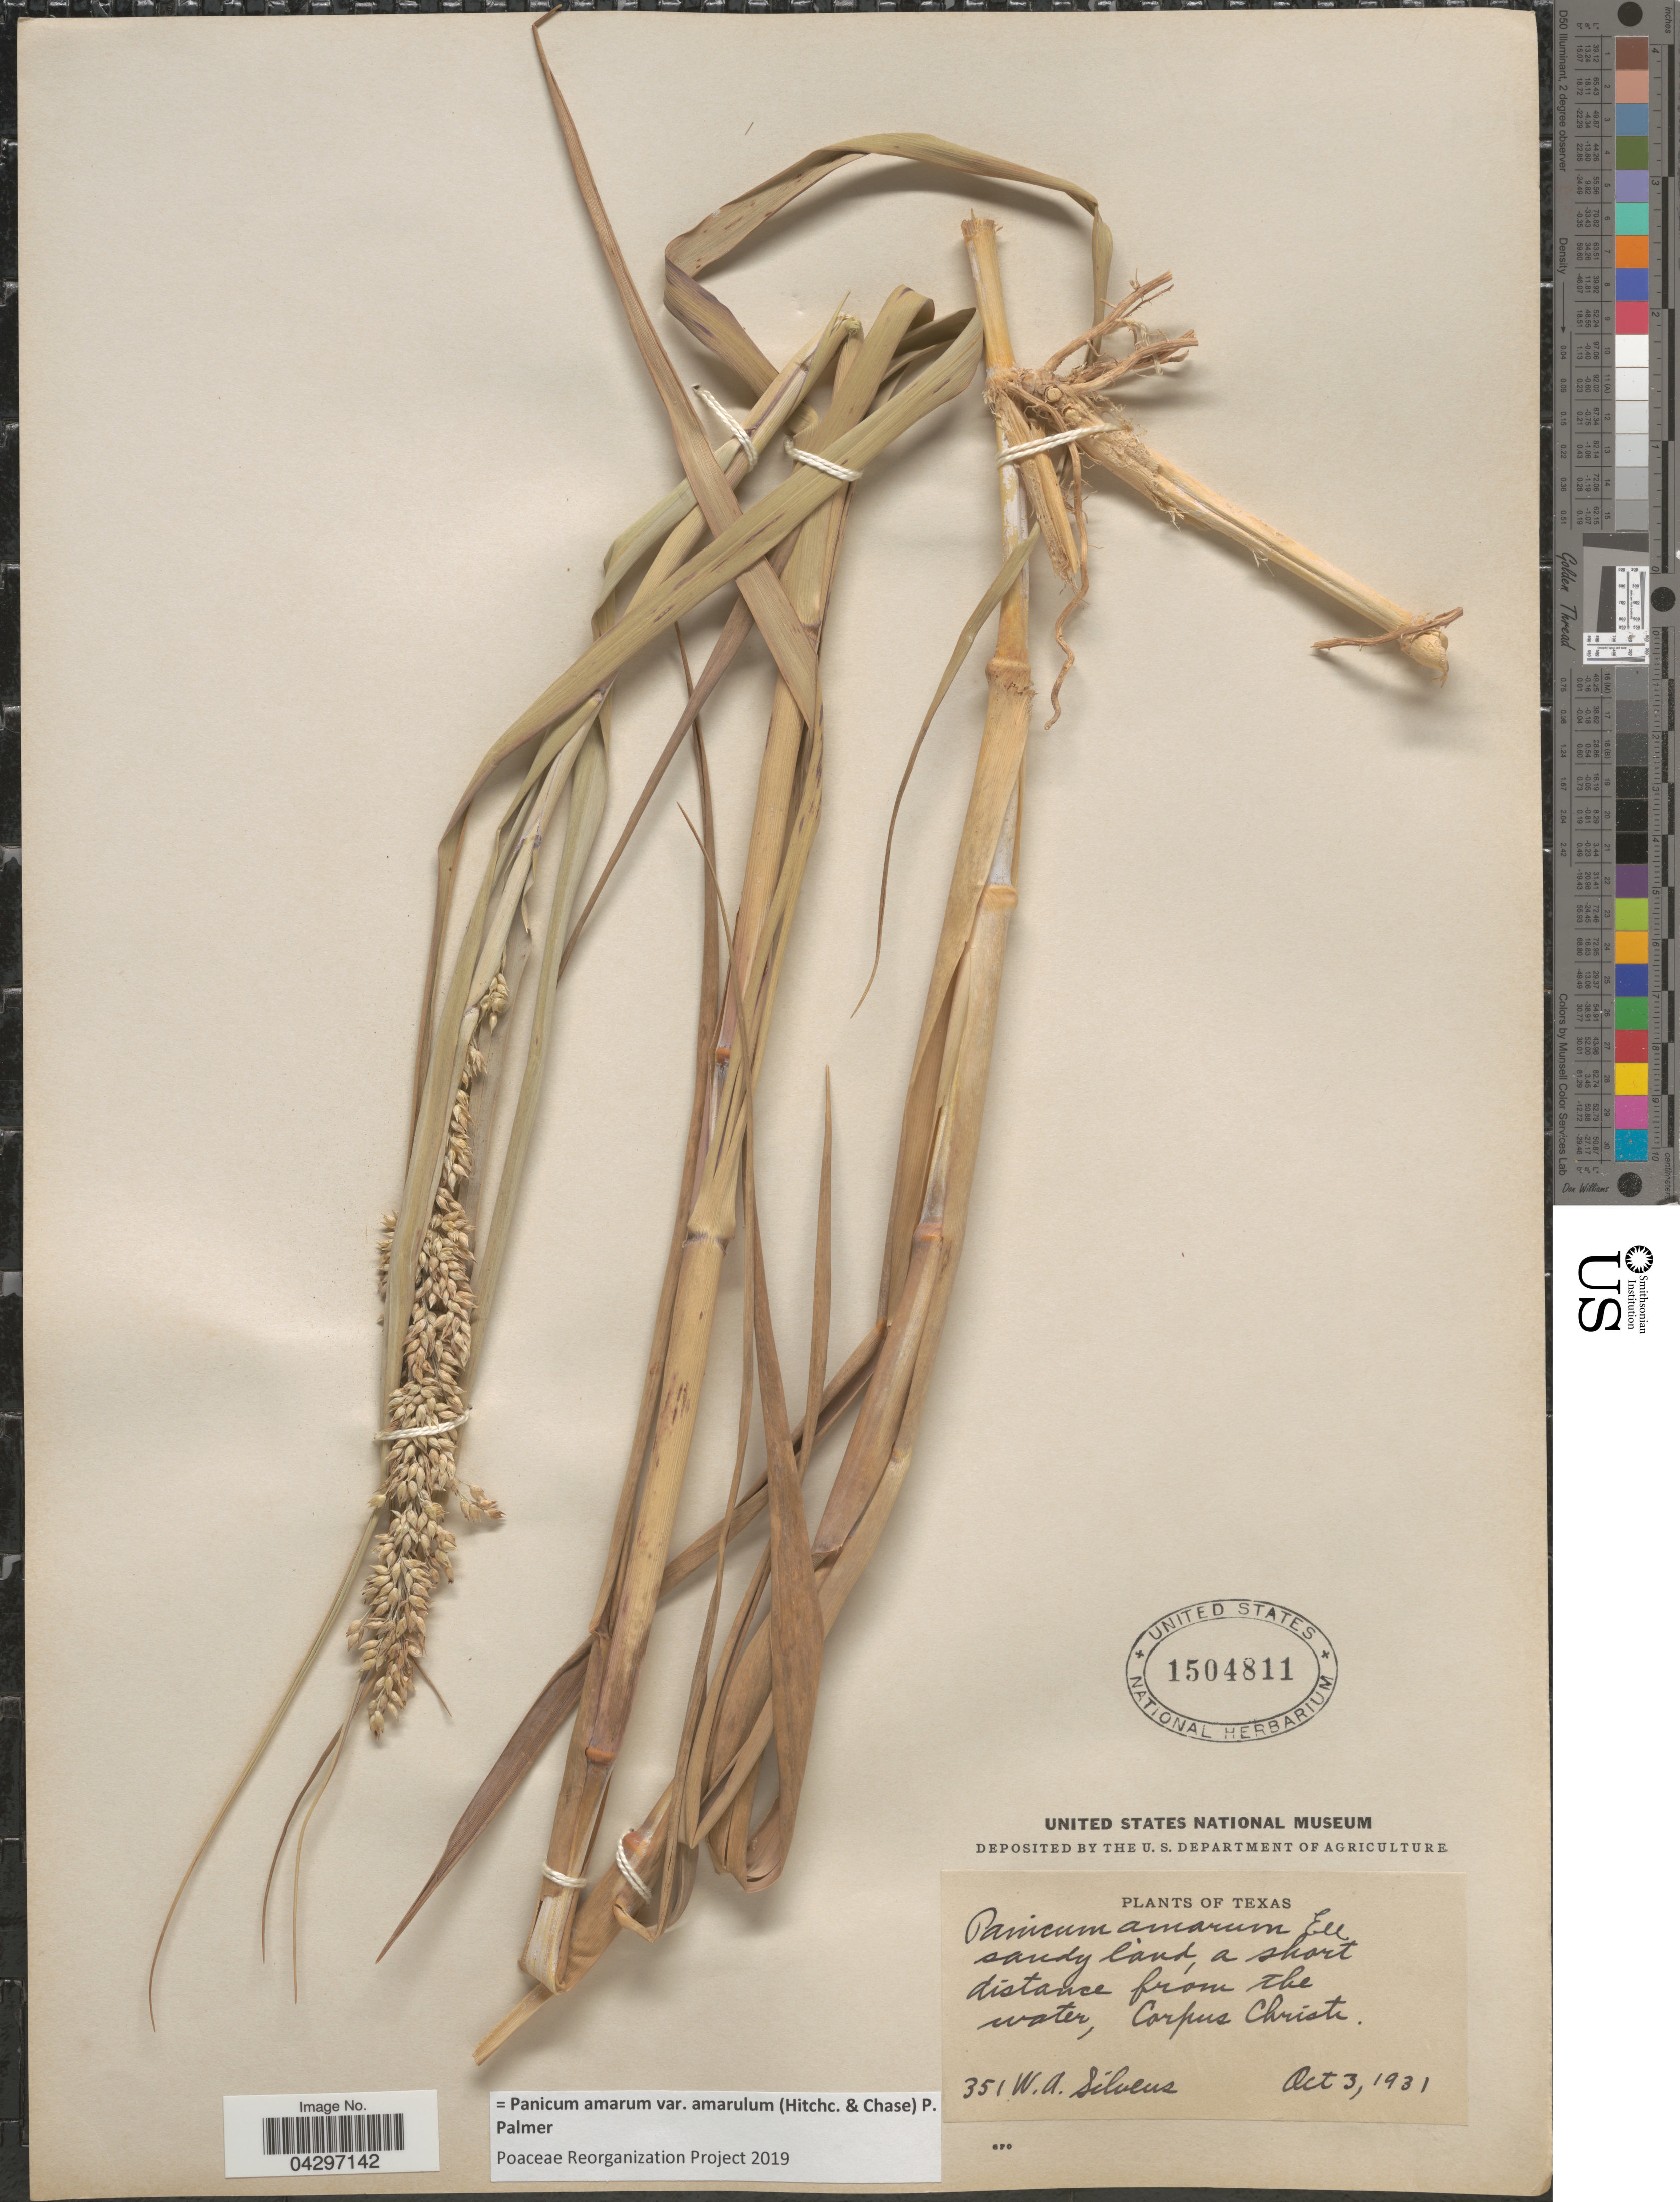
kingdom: Plantae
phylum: Tracheophyta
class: Liliopsida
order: Poales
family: Poaceae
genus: Panicum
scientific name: Panicum amarum var. amarulum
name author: (Hitchc. & Chase) Freckmann & Lelong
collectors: W. Silveus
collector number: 351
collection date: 1931-10-03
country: United States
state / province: Texas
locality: Sandy land, a short distance from the water, Corpus Christi.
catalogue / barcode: US 1504811